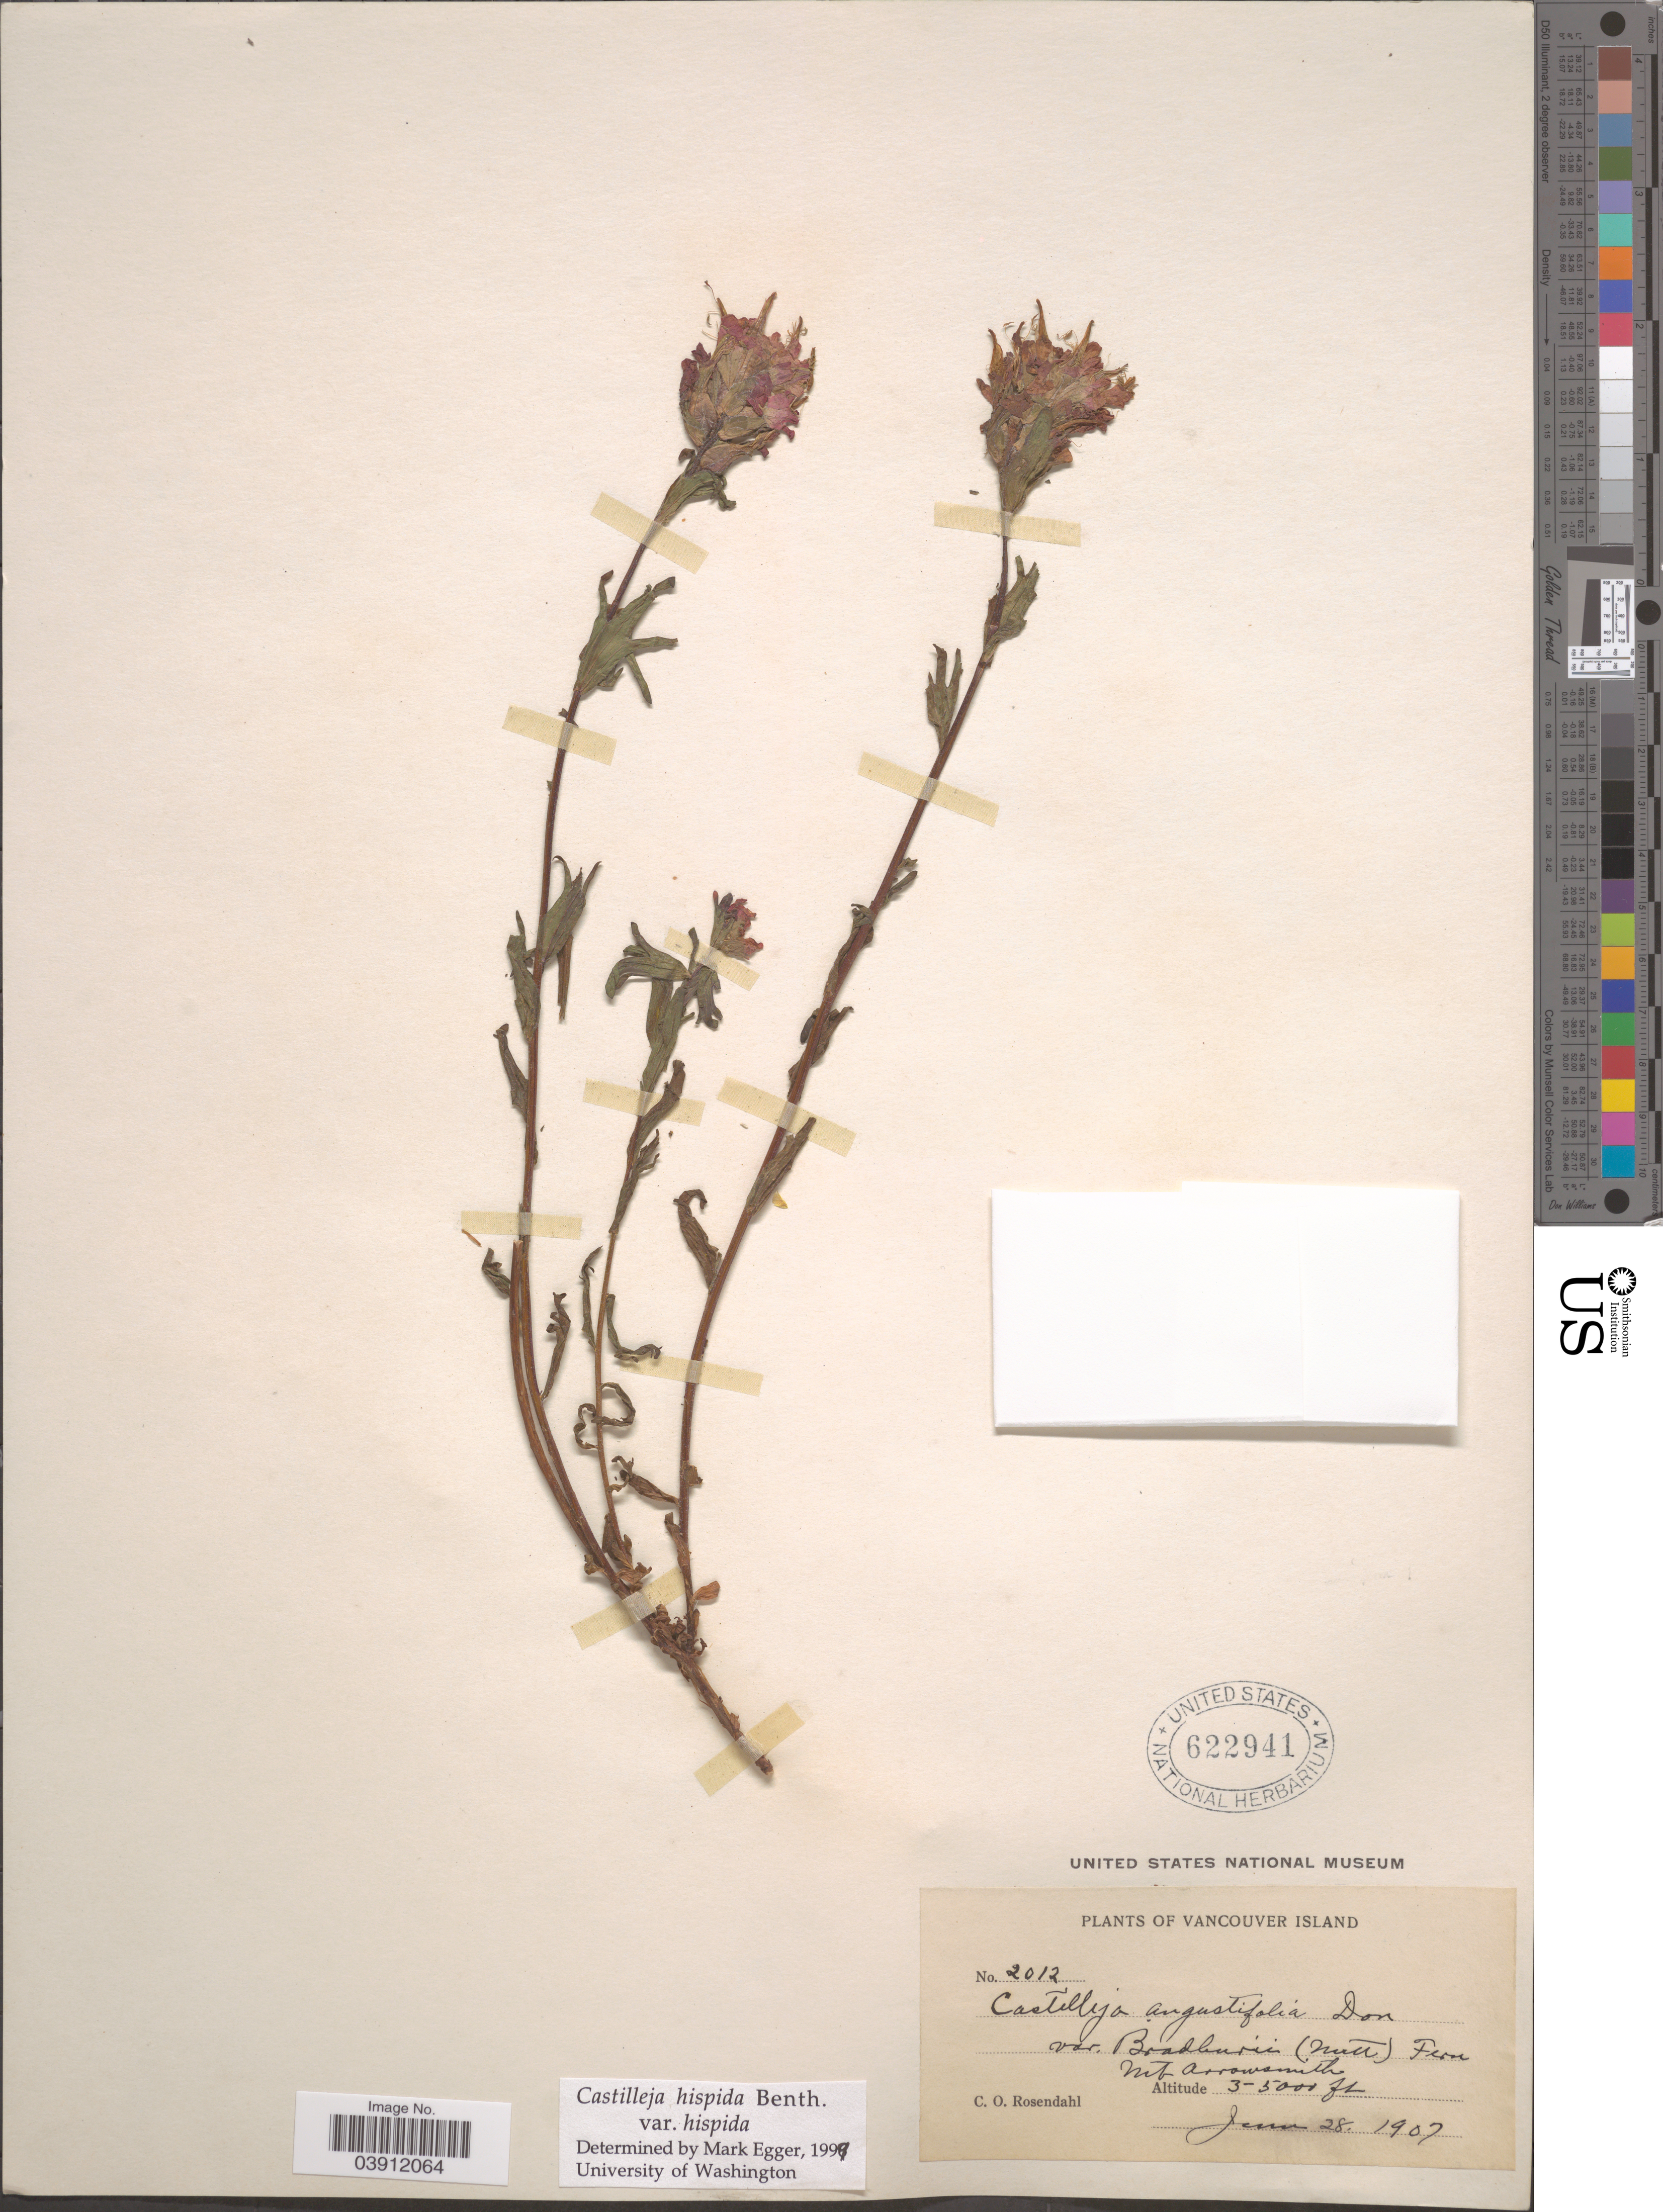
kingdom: Plantae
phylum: Tracheophyta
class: Magnoliopsida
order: Lamiales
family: Orobanchaceae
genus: Castilleja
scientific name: Castilleja hispida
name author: Benth. ex Hook.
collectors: C. O. Rosendahl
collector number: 2012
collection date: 1907-06-28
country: Canada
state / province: British Columbia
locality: Vancouver Island. Mt Arrowsmith.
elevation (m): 914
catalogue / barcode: US 622941